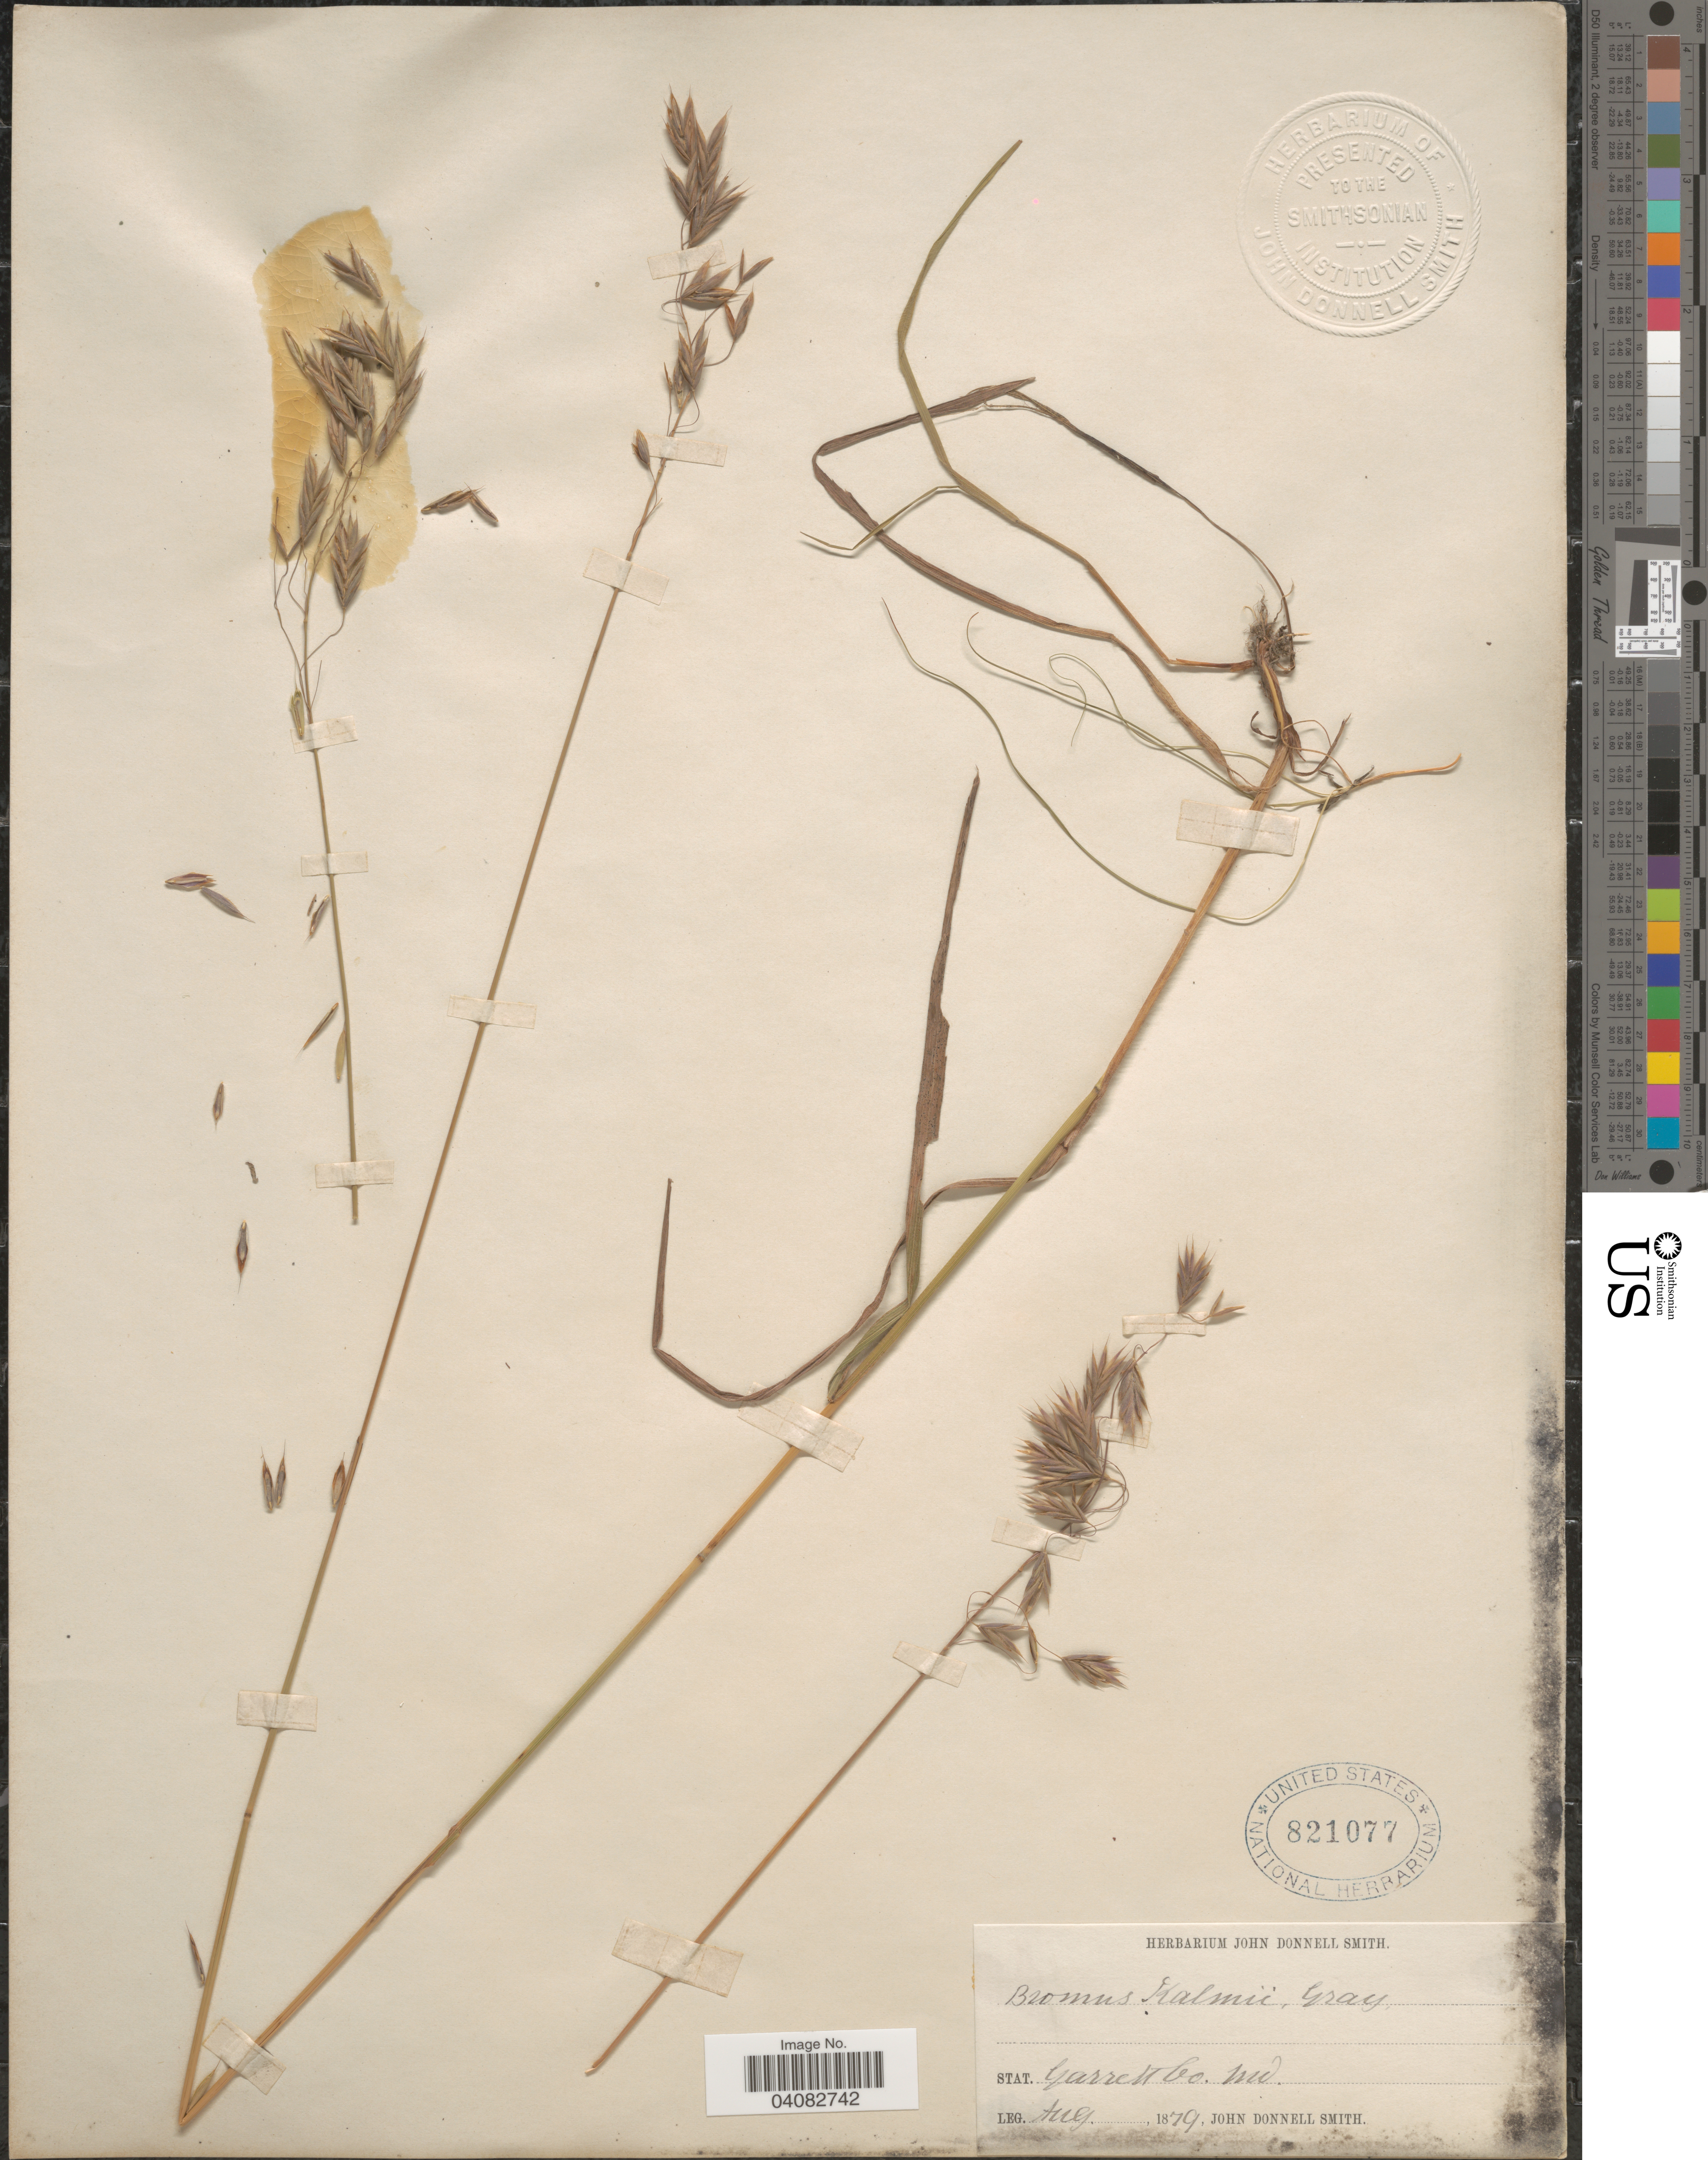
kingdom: Plantae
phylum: Tracheophyta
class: Liliopsida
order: Poales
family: Poaceae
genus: Bromus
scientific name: Bromus kalmii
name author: A. Gray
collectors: J. Donnell Smith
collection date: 1879-08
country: United States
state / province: Maryland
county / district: Garrett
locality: Garrett Co.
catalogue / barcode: US 821077